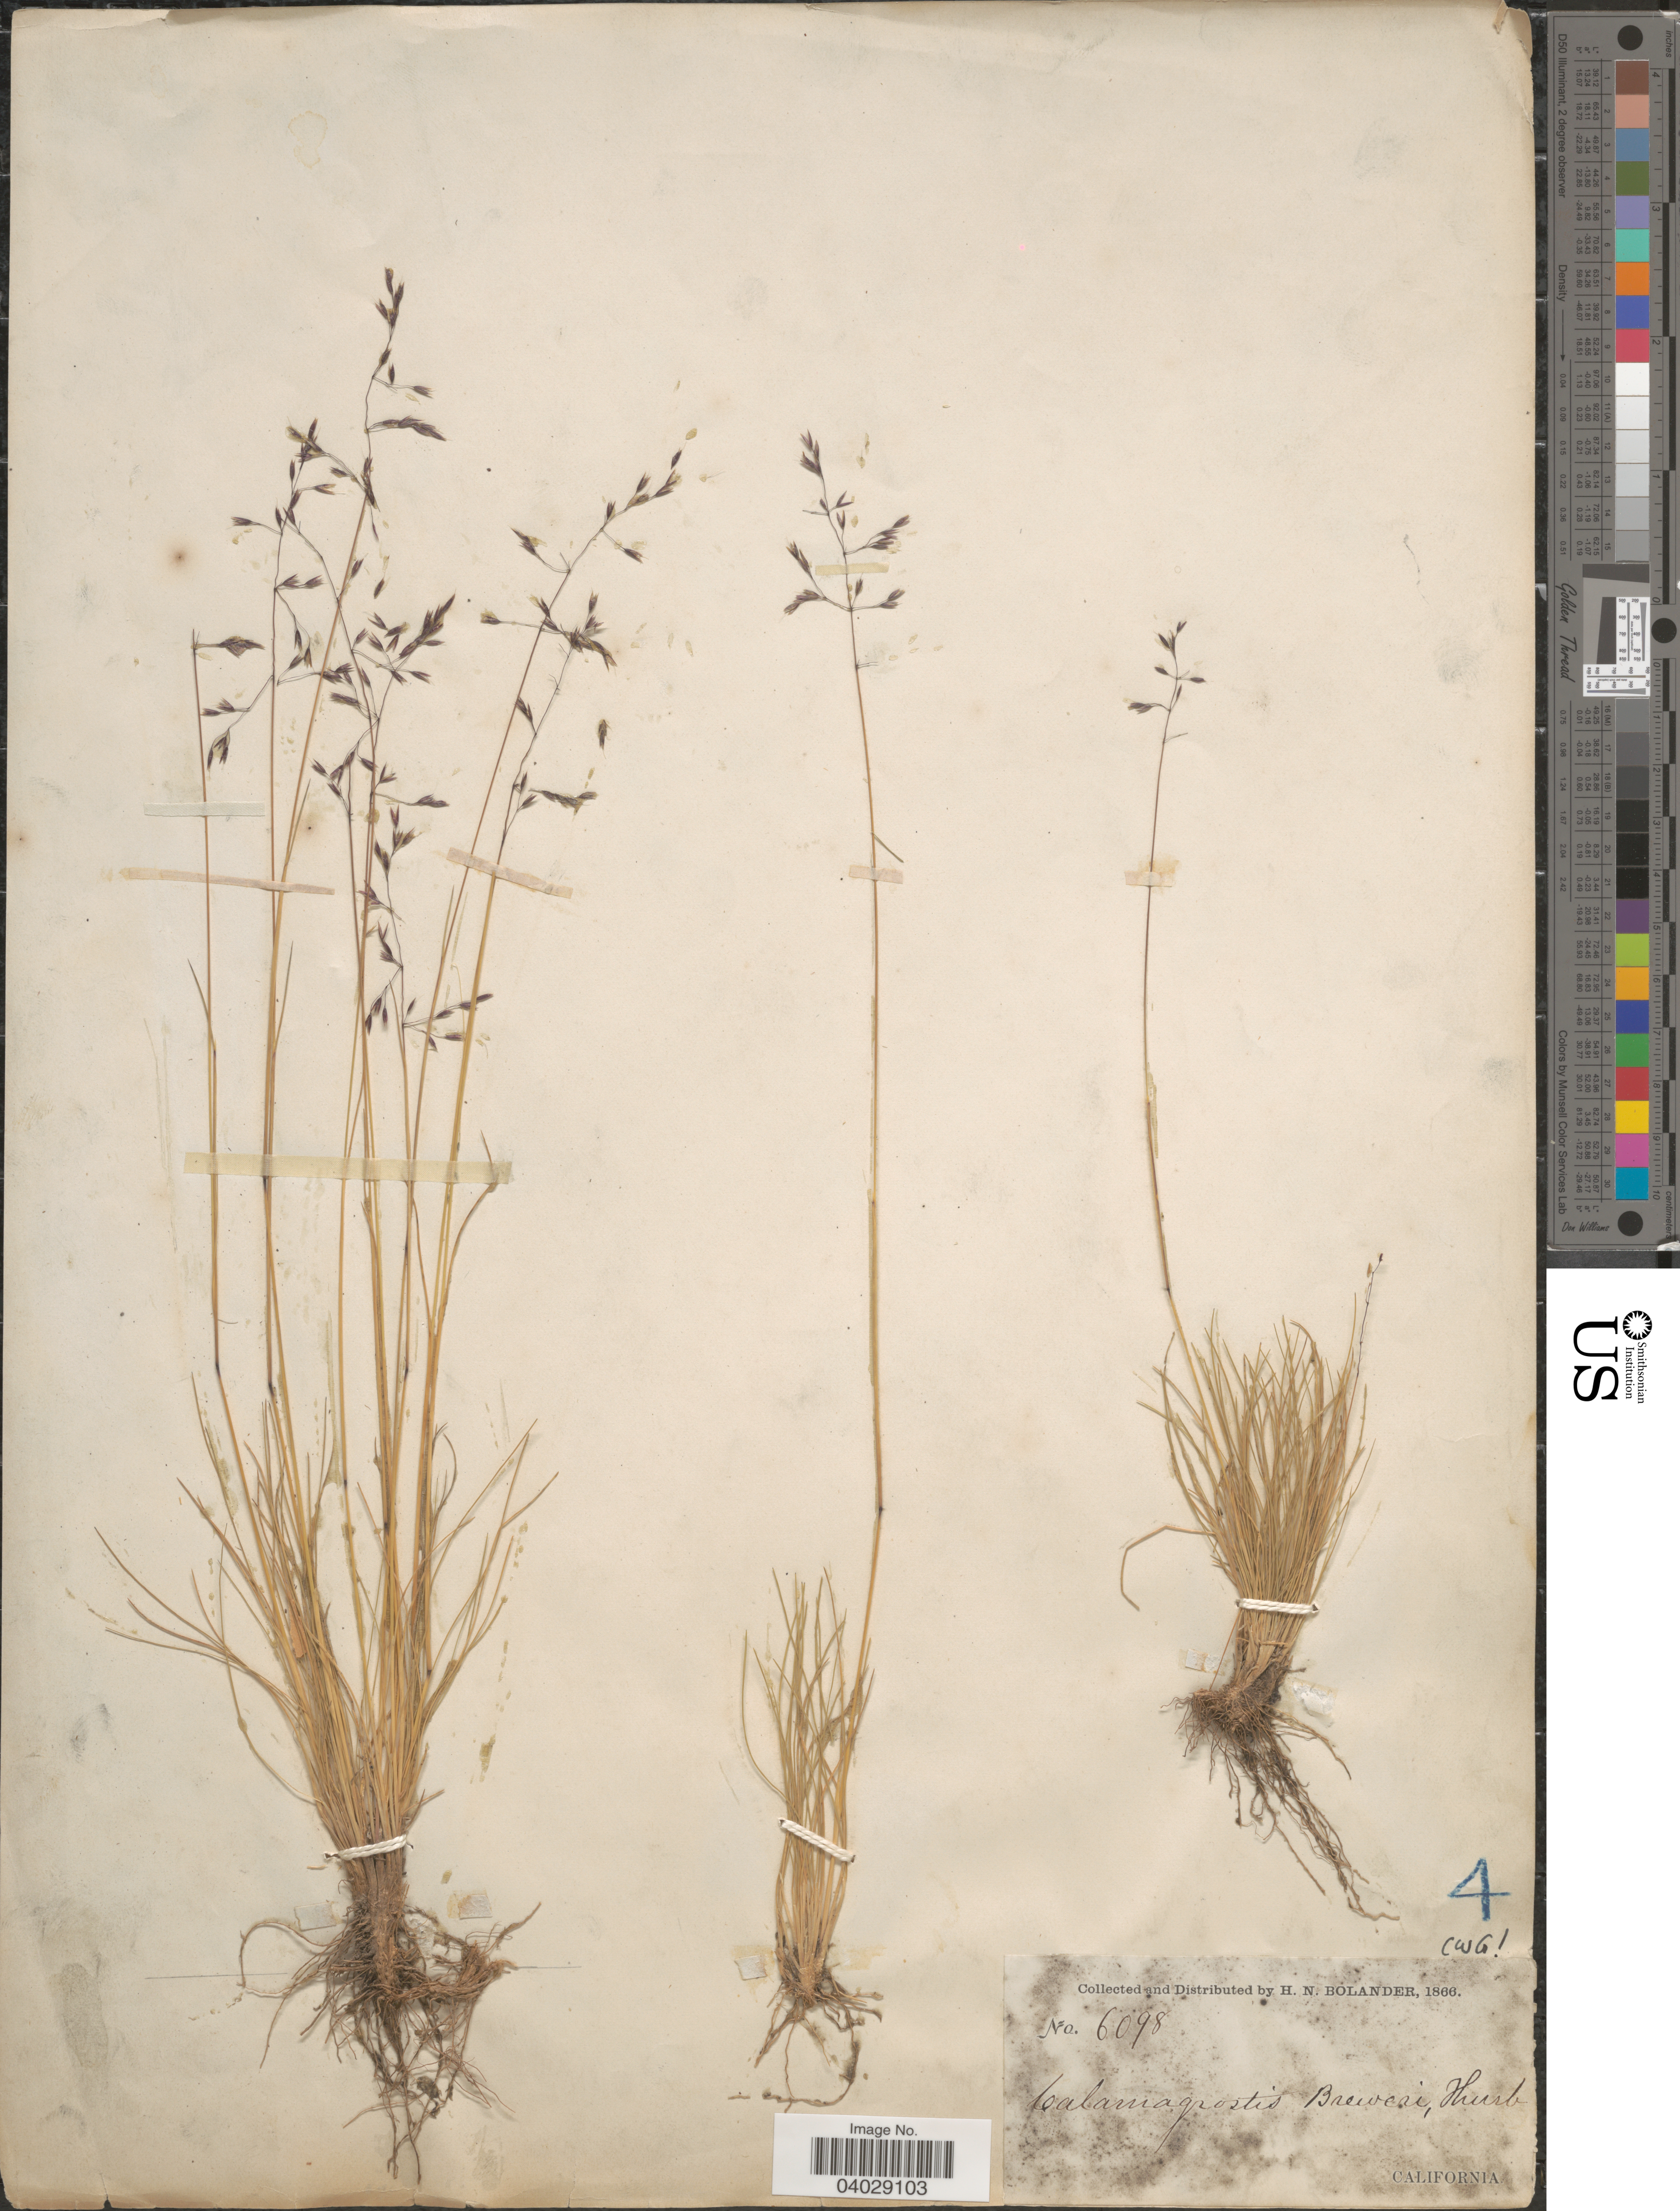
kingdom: Plantae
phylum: Tracheophyta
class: Liliopsida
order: Poales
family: Poaceae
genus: Calamagrostis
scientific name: Calamagrostis muiriana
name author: B.L. Wilson & Sami Gray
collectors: H. Bolander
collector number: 6098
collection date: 1866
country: United States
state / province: California